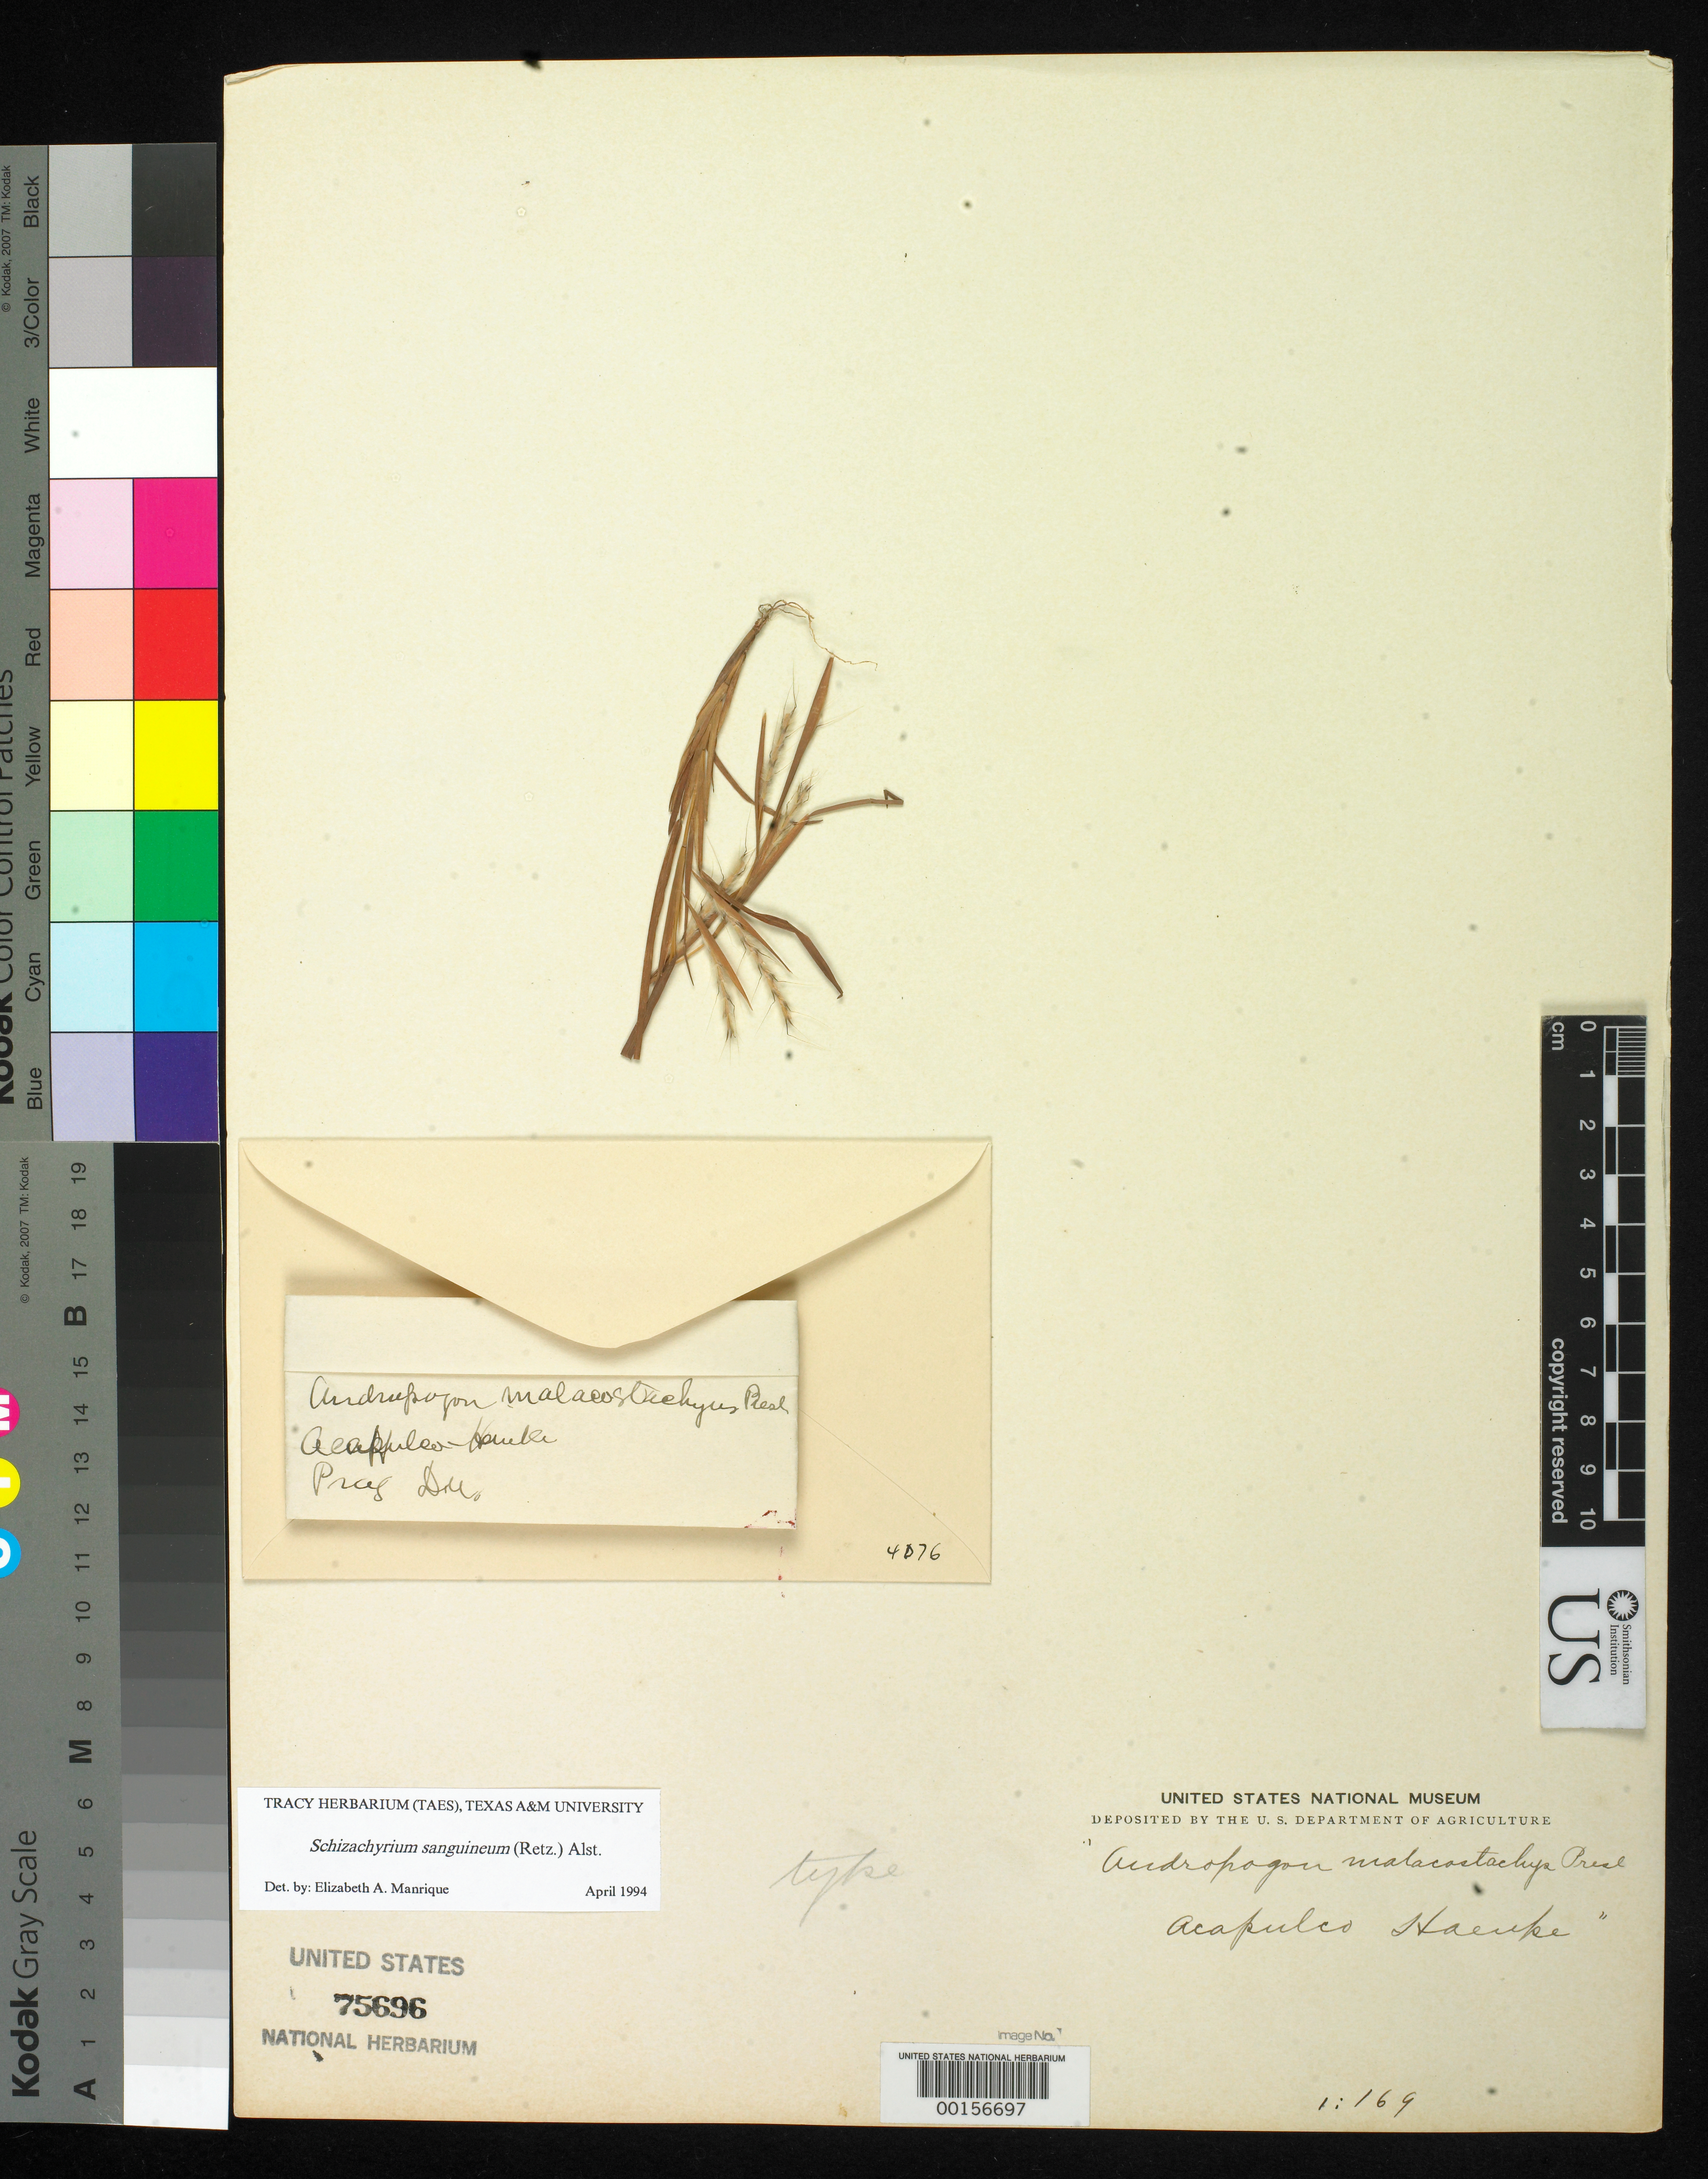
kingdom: Plantae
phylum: Tracheophyta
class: Liliopsida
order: Poales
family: Poaceae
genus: Andropogon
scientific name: Andropogon malacostachyus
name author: J. Presl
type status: Type Fragment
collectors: T. P. X. Haenke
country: Mexico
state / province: Guerrero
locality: Acapulco.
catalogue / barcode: US 75696